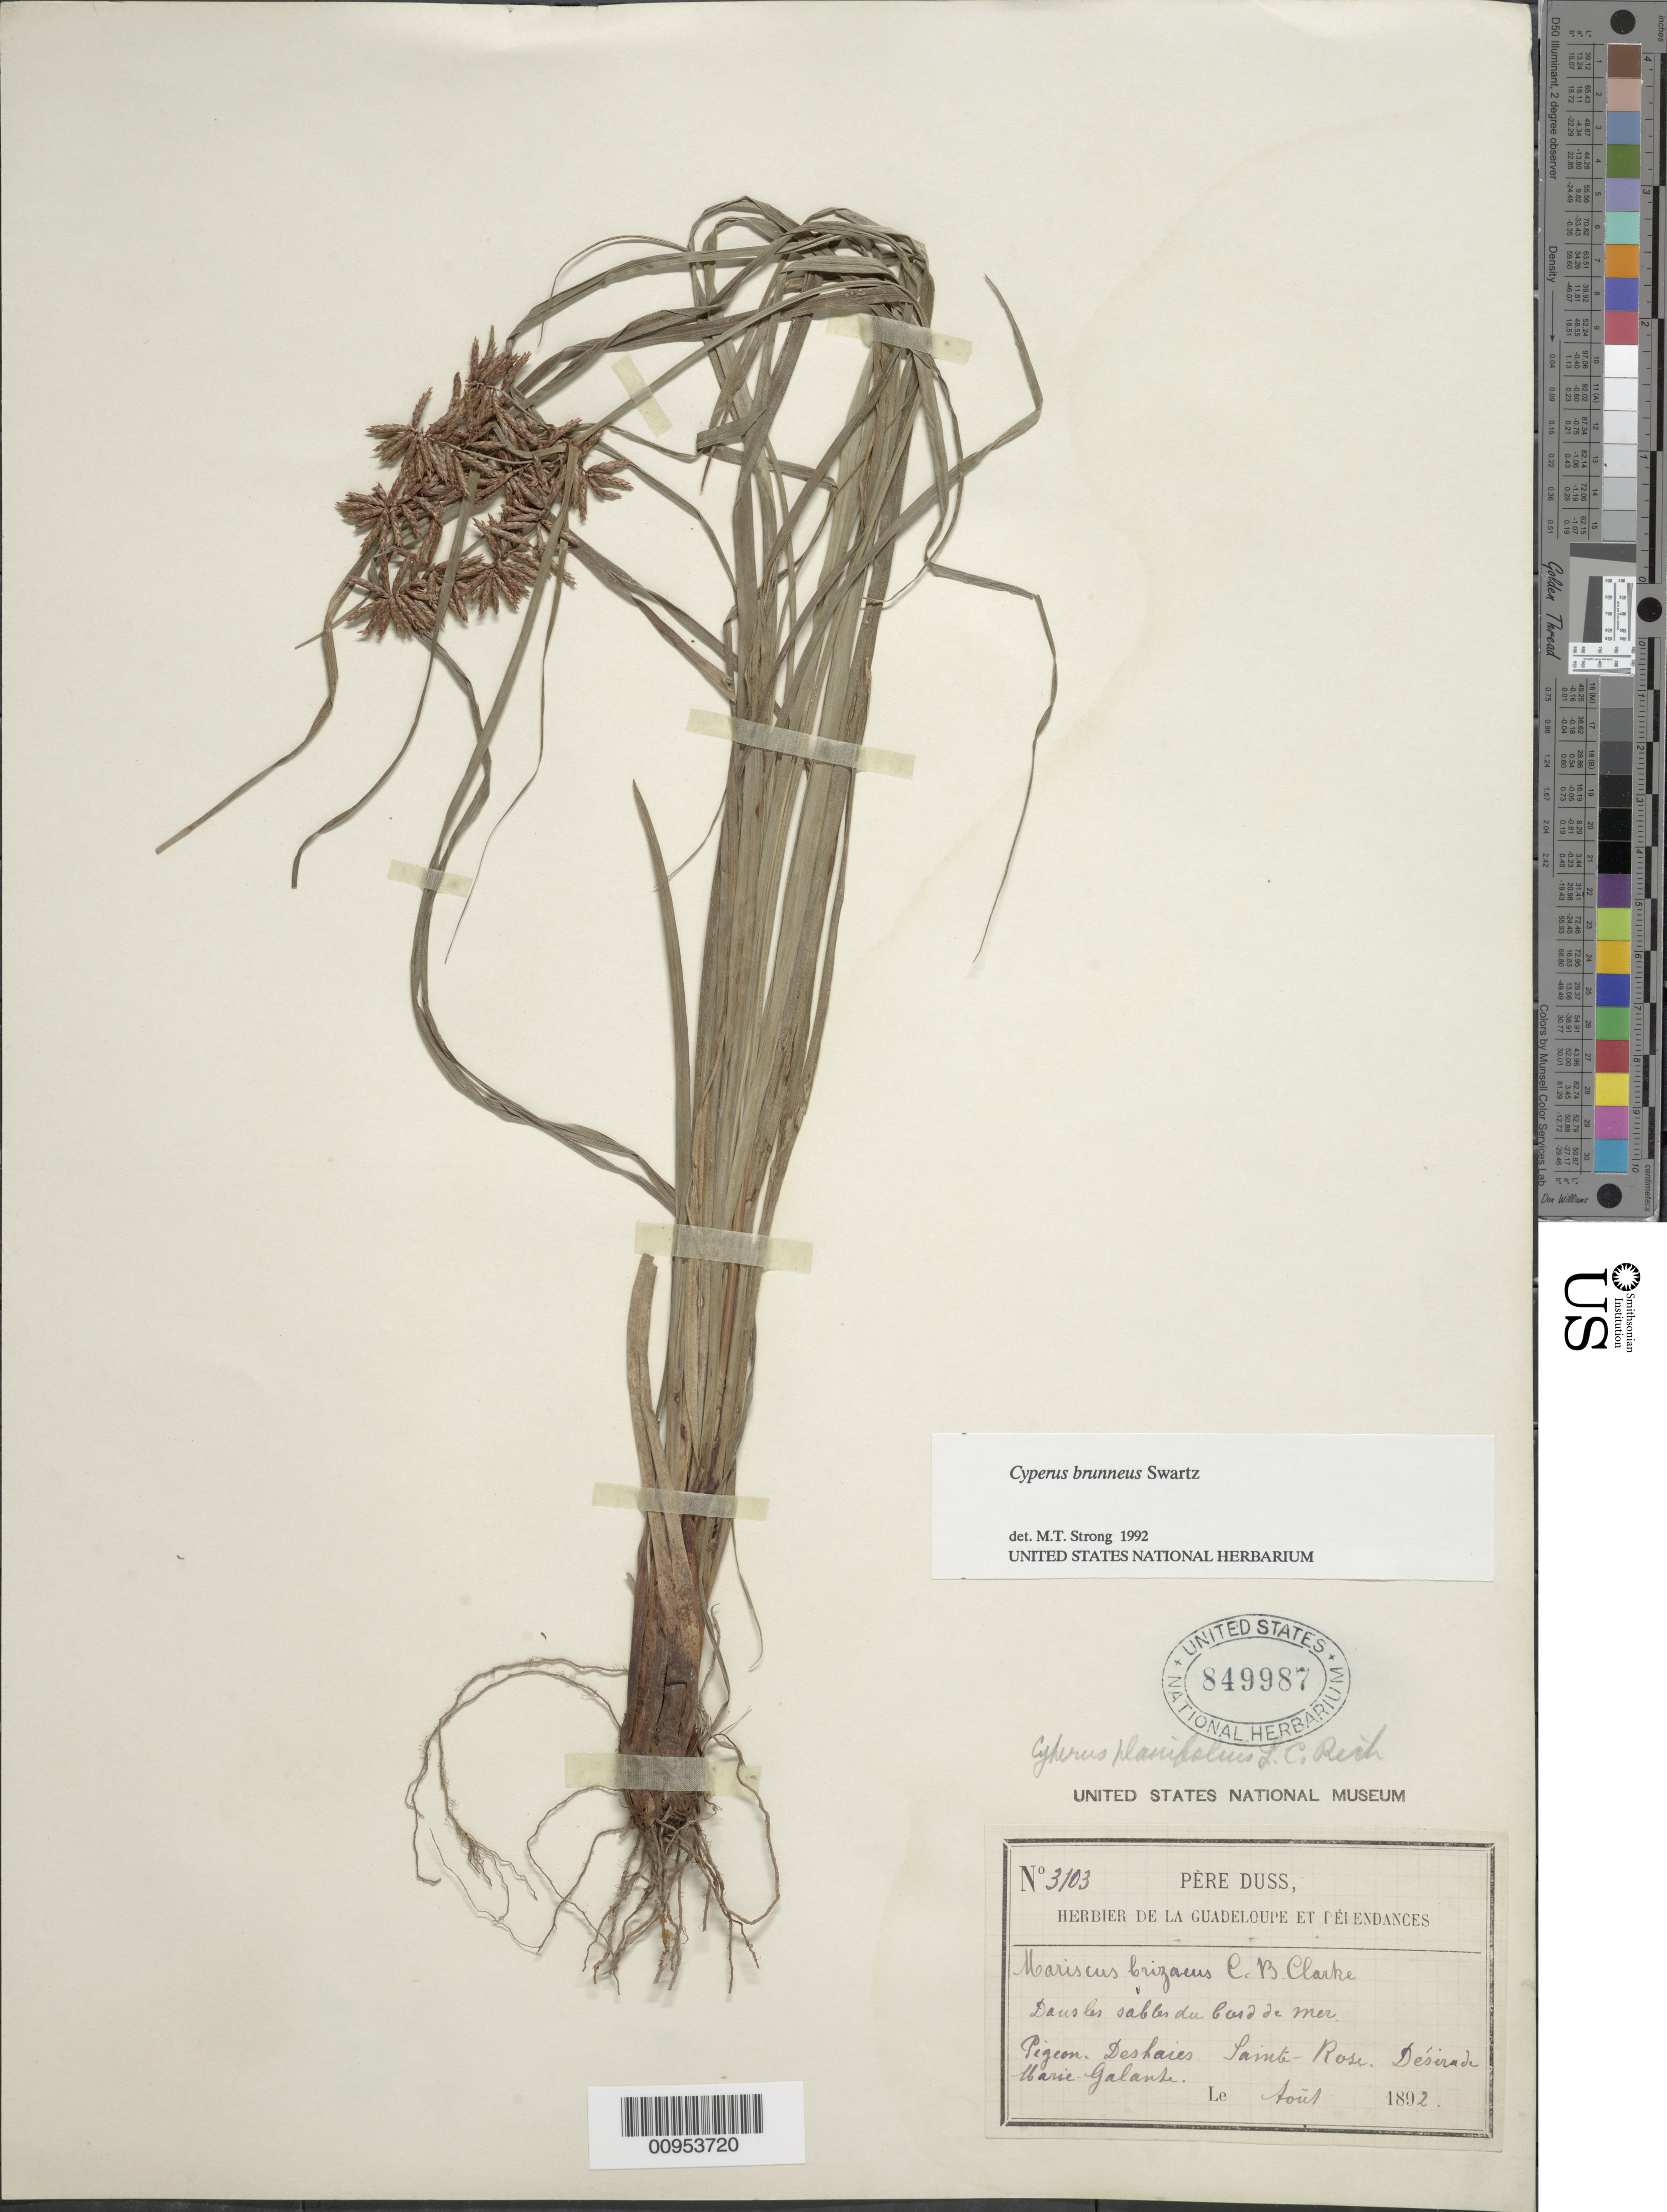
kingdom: Plantae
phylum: Tracheophyta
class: Liliopsida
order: Poales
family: Cyperaceae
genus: Cyperus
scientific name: Cyperus brunneus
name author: Sw.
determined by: Strong, M. T., (US), Smithsonian Institution - National Museum of Natural History (UNITED STATES)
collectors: Père Duss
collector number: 3103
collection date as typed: Aug 1892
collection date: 1892-08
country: Guadeloupe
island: Basse Terre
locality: Pigeon, Deshaies, Sante Rose, Sésirade, Marie Galante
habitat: Dans sables du bord de mer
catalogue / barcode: US 849987